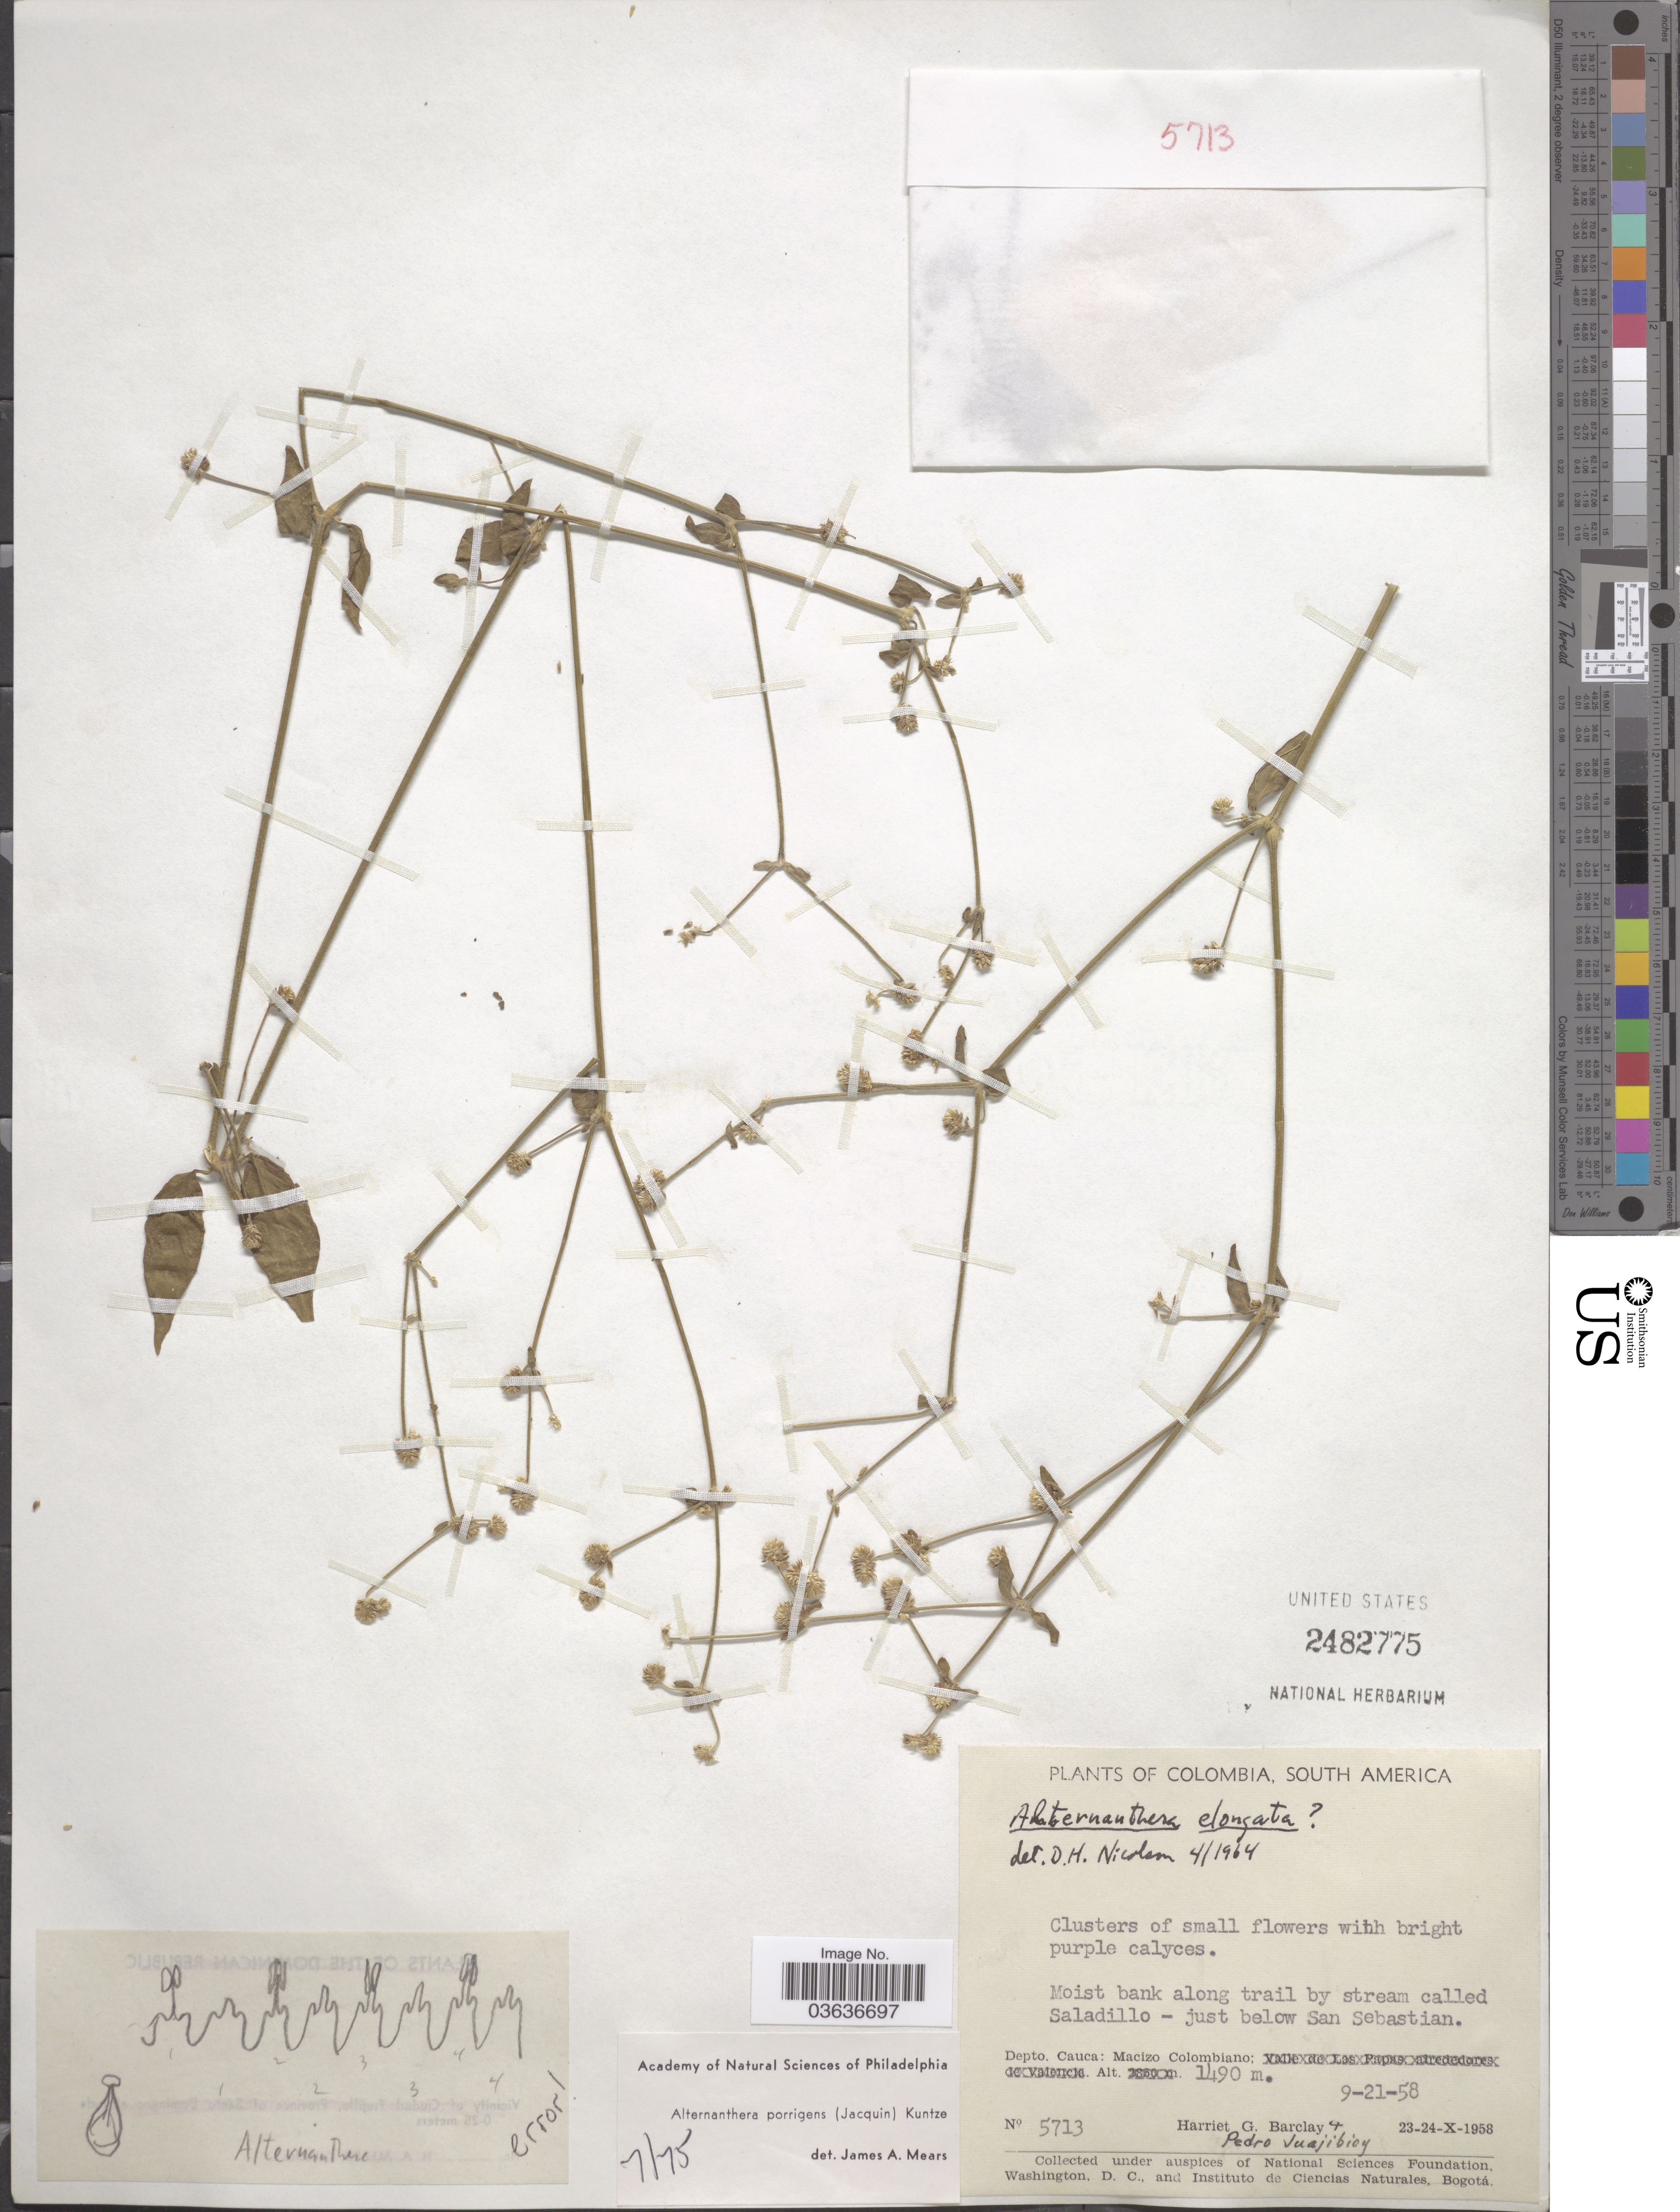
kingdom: Plantae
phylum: Tracheophyta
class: Magnoliopsida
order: Caryophyllales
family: Amaranthaceae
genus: Alternanthera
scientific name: Alternanthera porrigens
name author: (Jacq.) Kuntze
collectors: H. G. Barclay & P. Juajibioy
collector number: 5713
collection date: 1958-09-21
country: Colombia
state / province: Cauca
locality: Depto. Cauca: Macizo Colombiano. Along trail by stream called Saladillo - just below San Sebastian.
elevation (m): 1490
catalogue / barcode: US 2482775